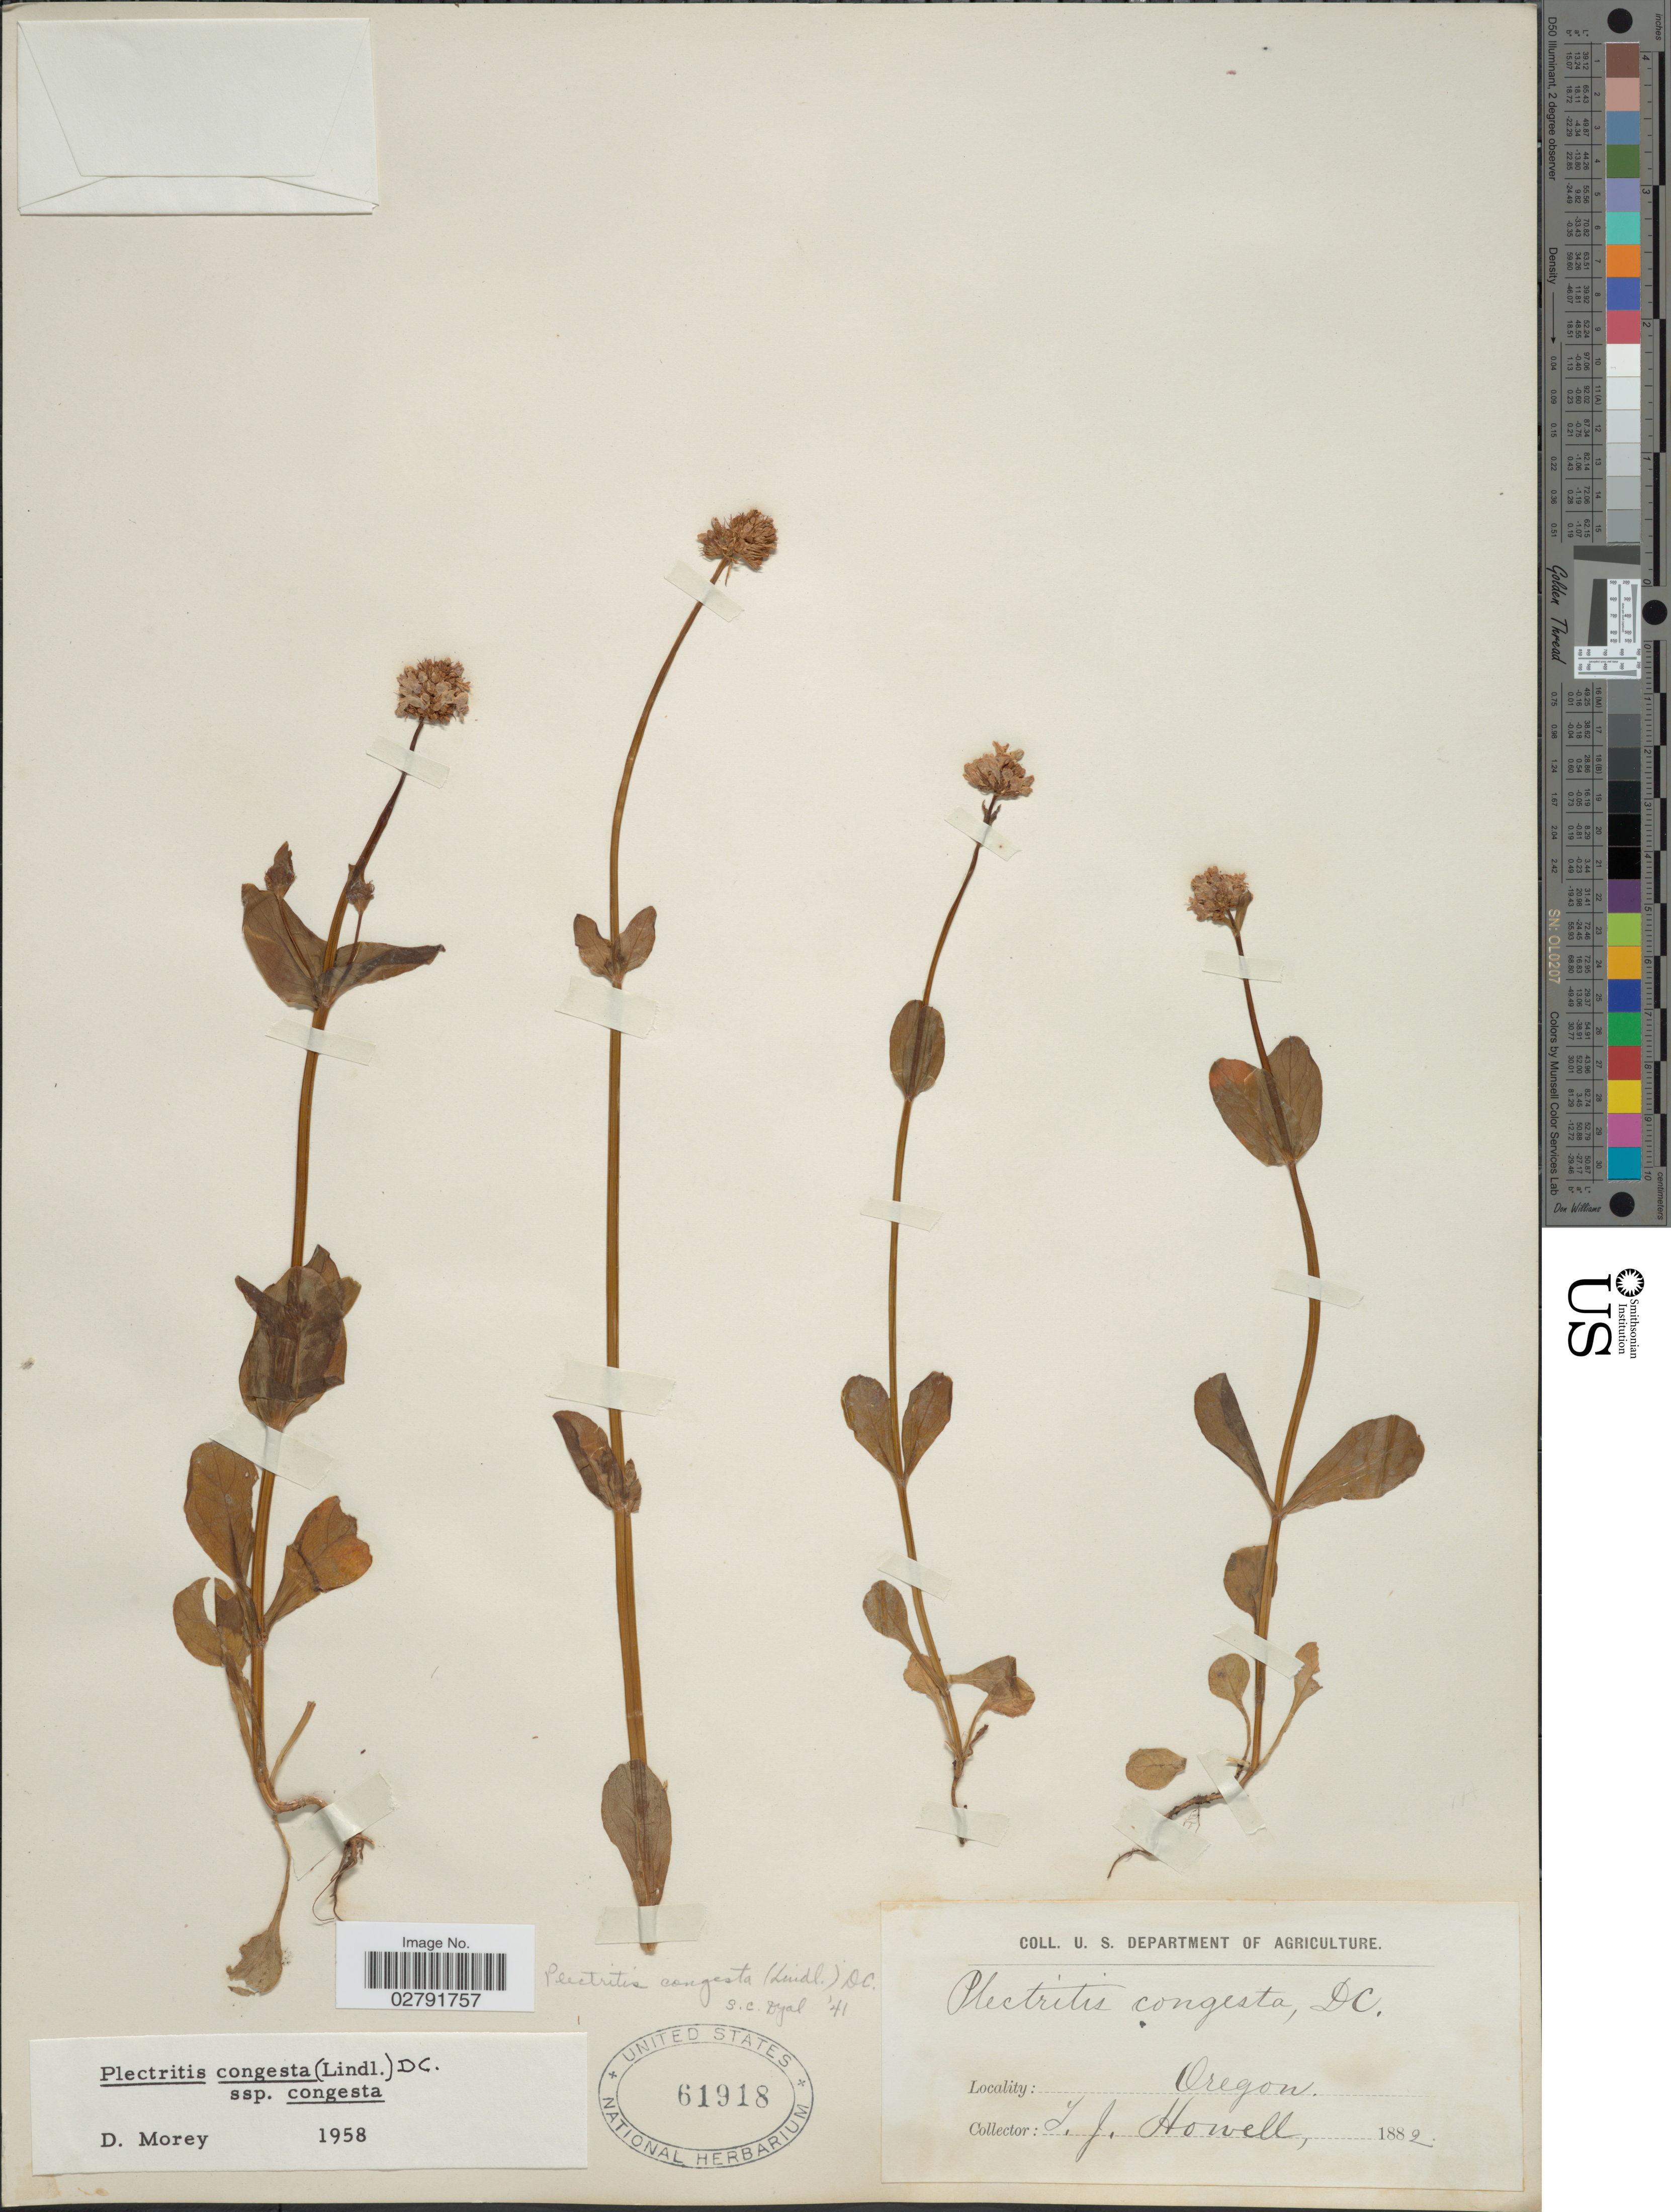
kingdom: Plantae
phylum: Tracheophyta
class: Magnoliopsida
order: Dipsacales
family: Caprifoliaceae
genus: Plectritis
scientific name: Plectritis congesta subsp. congesta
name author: (Lindl.) DC.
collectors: T. J. Howell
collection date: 1882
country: United States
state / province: Oregon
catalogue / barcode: US 61918